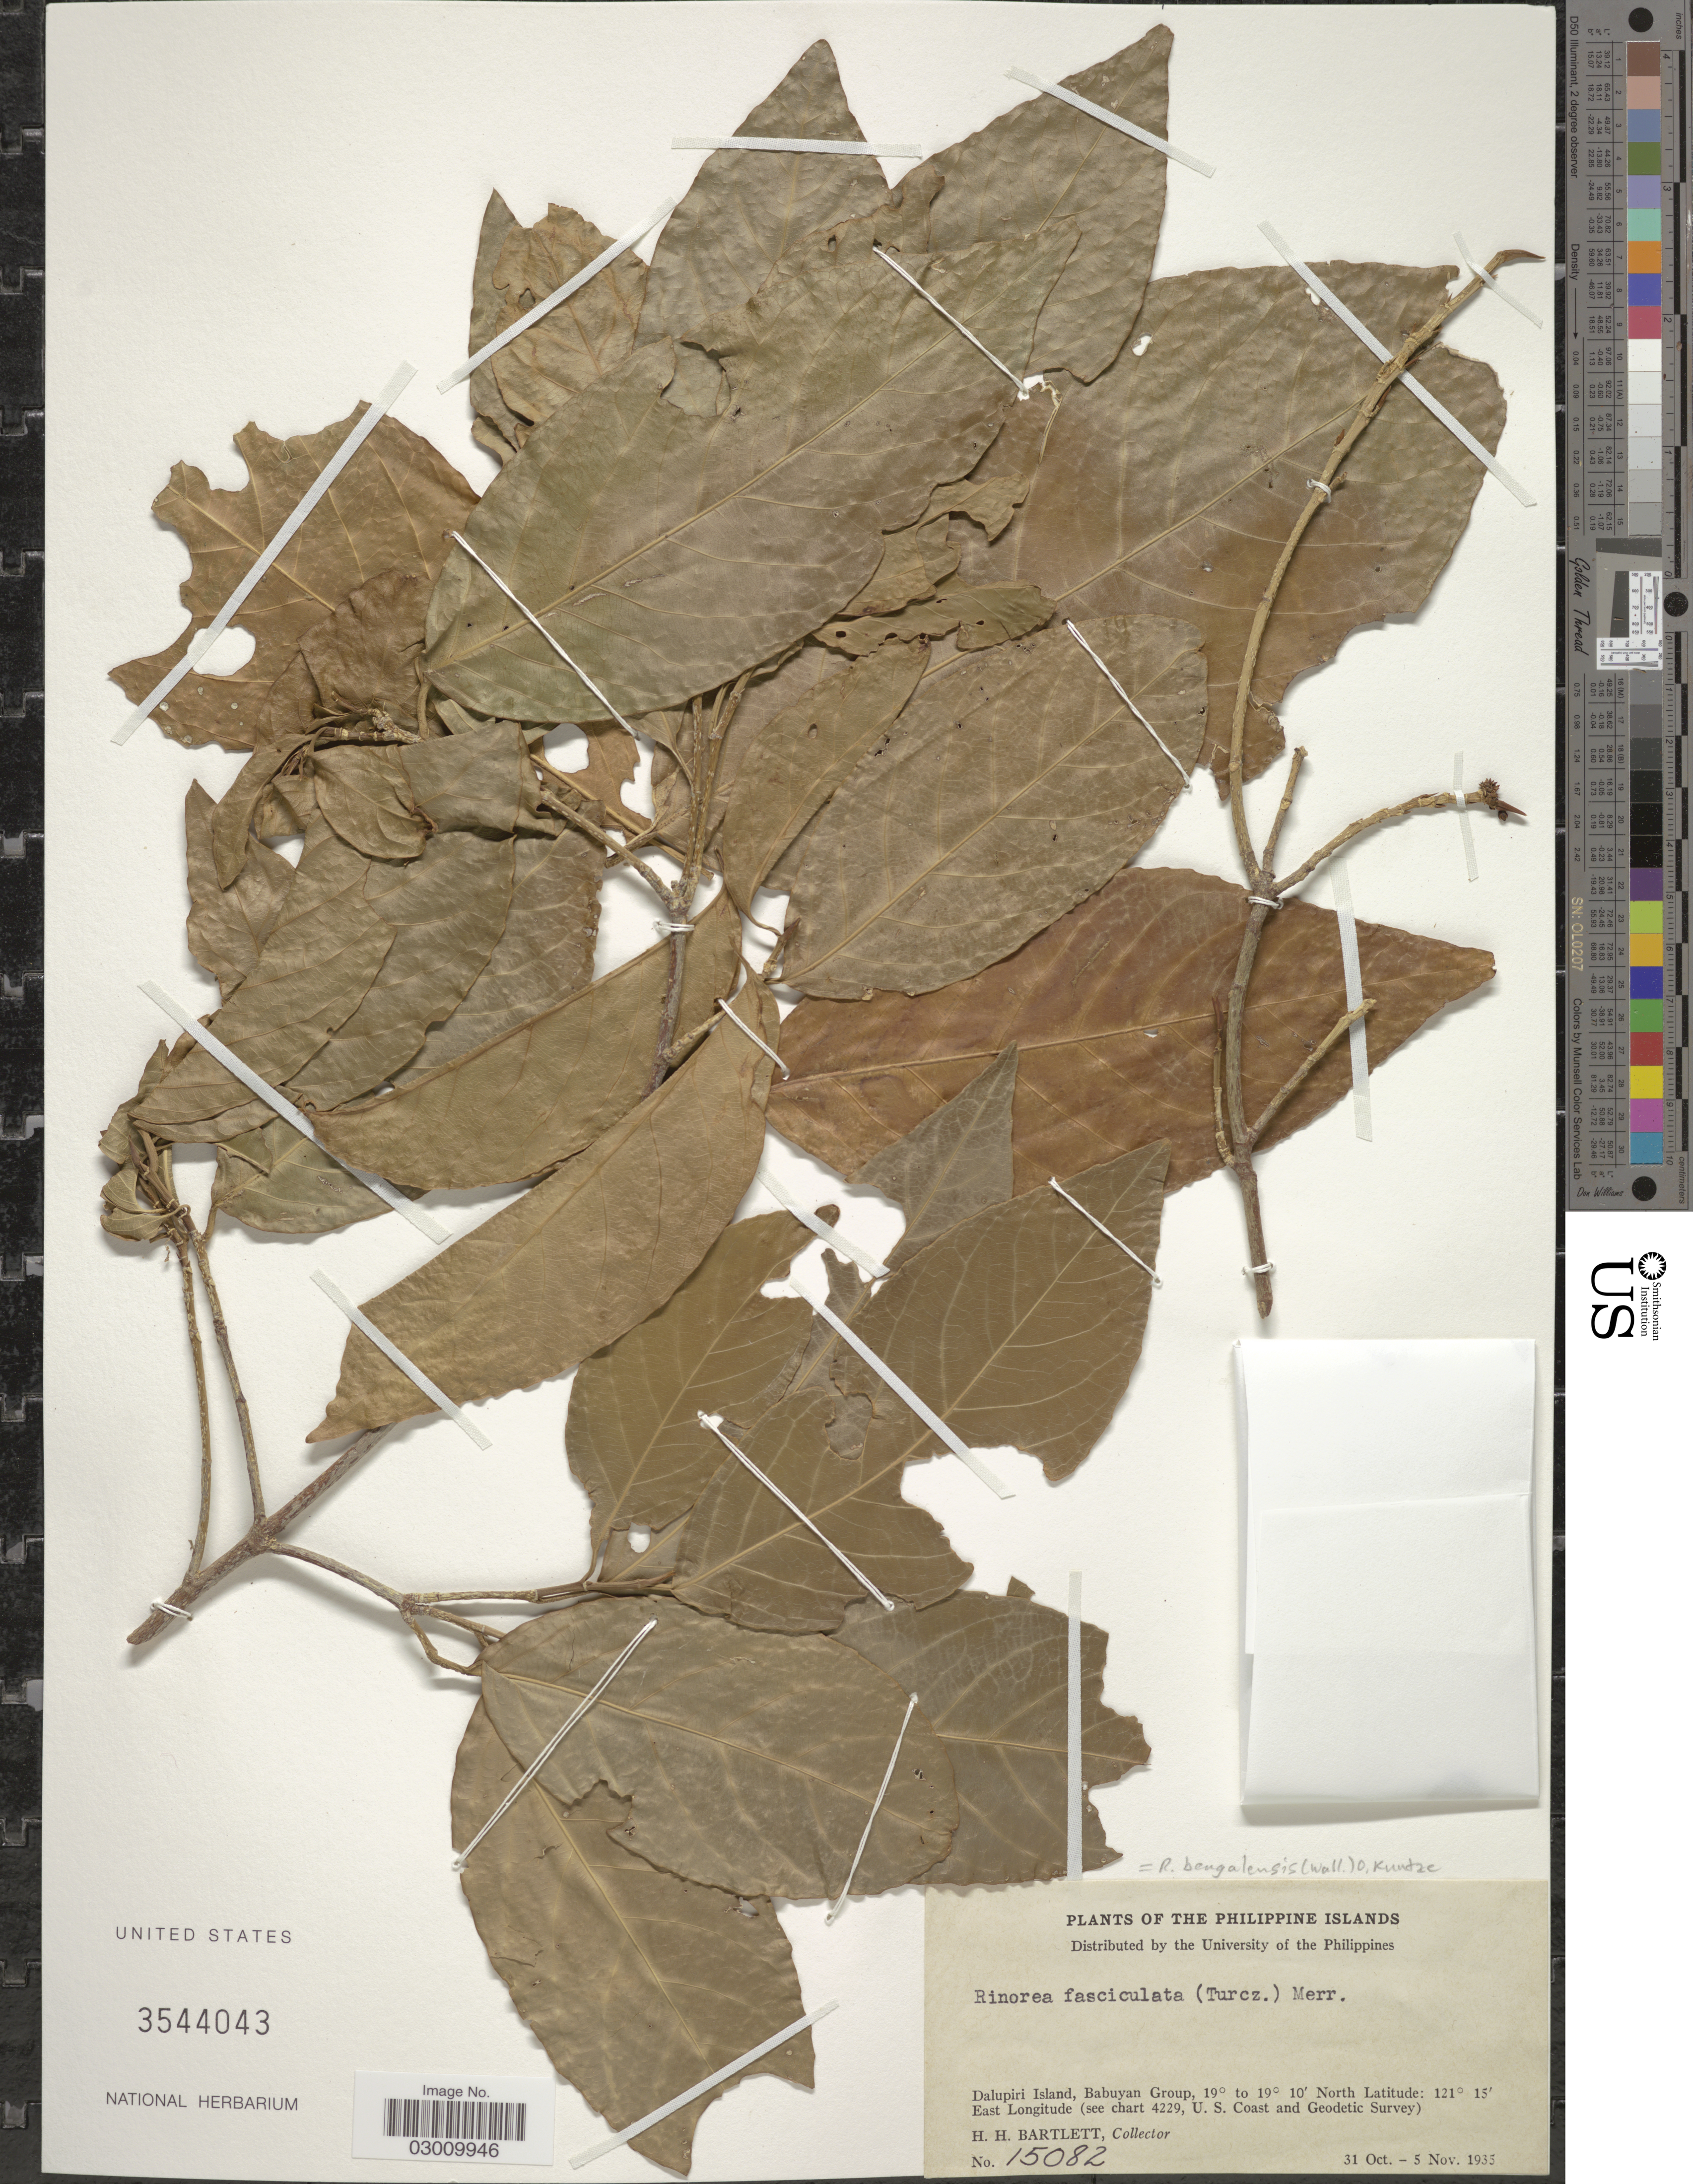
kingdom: Plantae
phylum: Tracheophyta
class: Magnoliopsida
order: Malpighiales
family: Violaceae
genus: Rinorea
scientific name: Rinorea bengalensis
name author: (Wall.) Kuntze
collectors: H. H. Bartlett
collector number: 15082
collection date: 1935-10-31/1935-11-05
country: Philippines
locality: Dalupiri Island, Babuyan Group.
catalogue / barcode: US 3544043